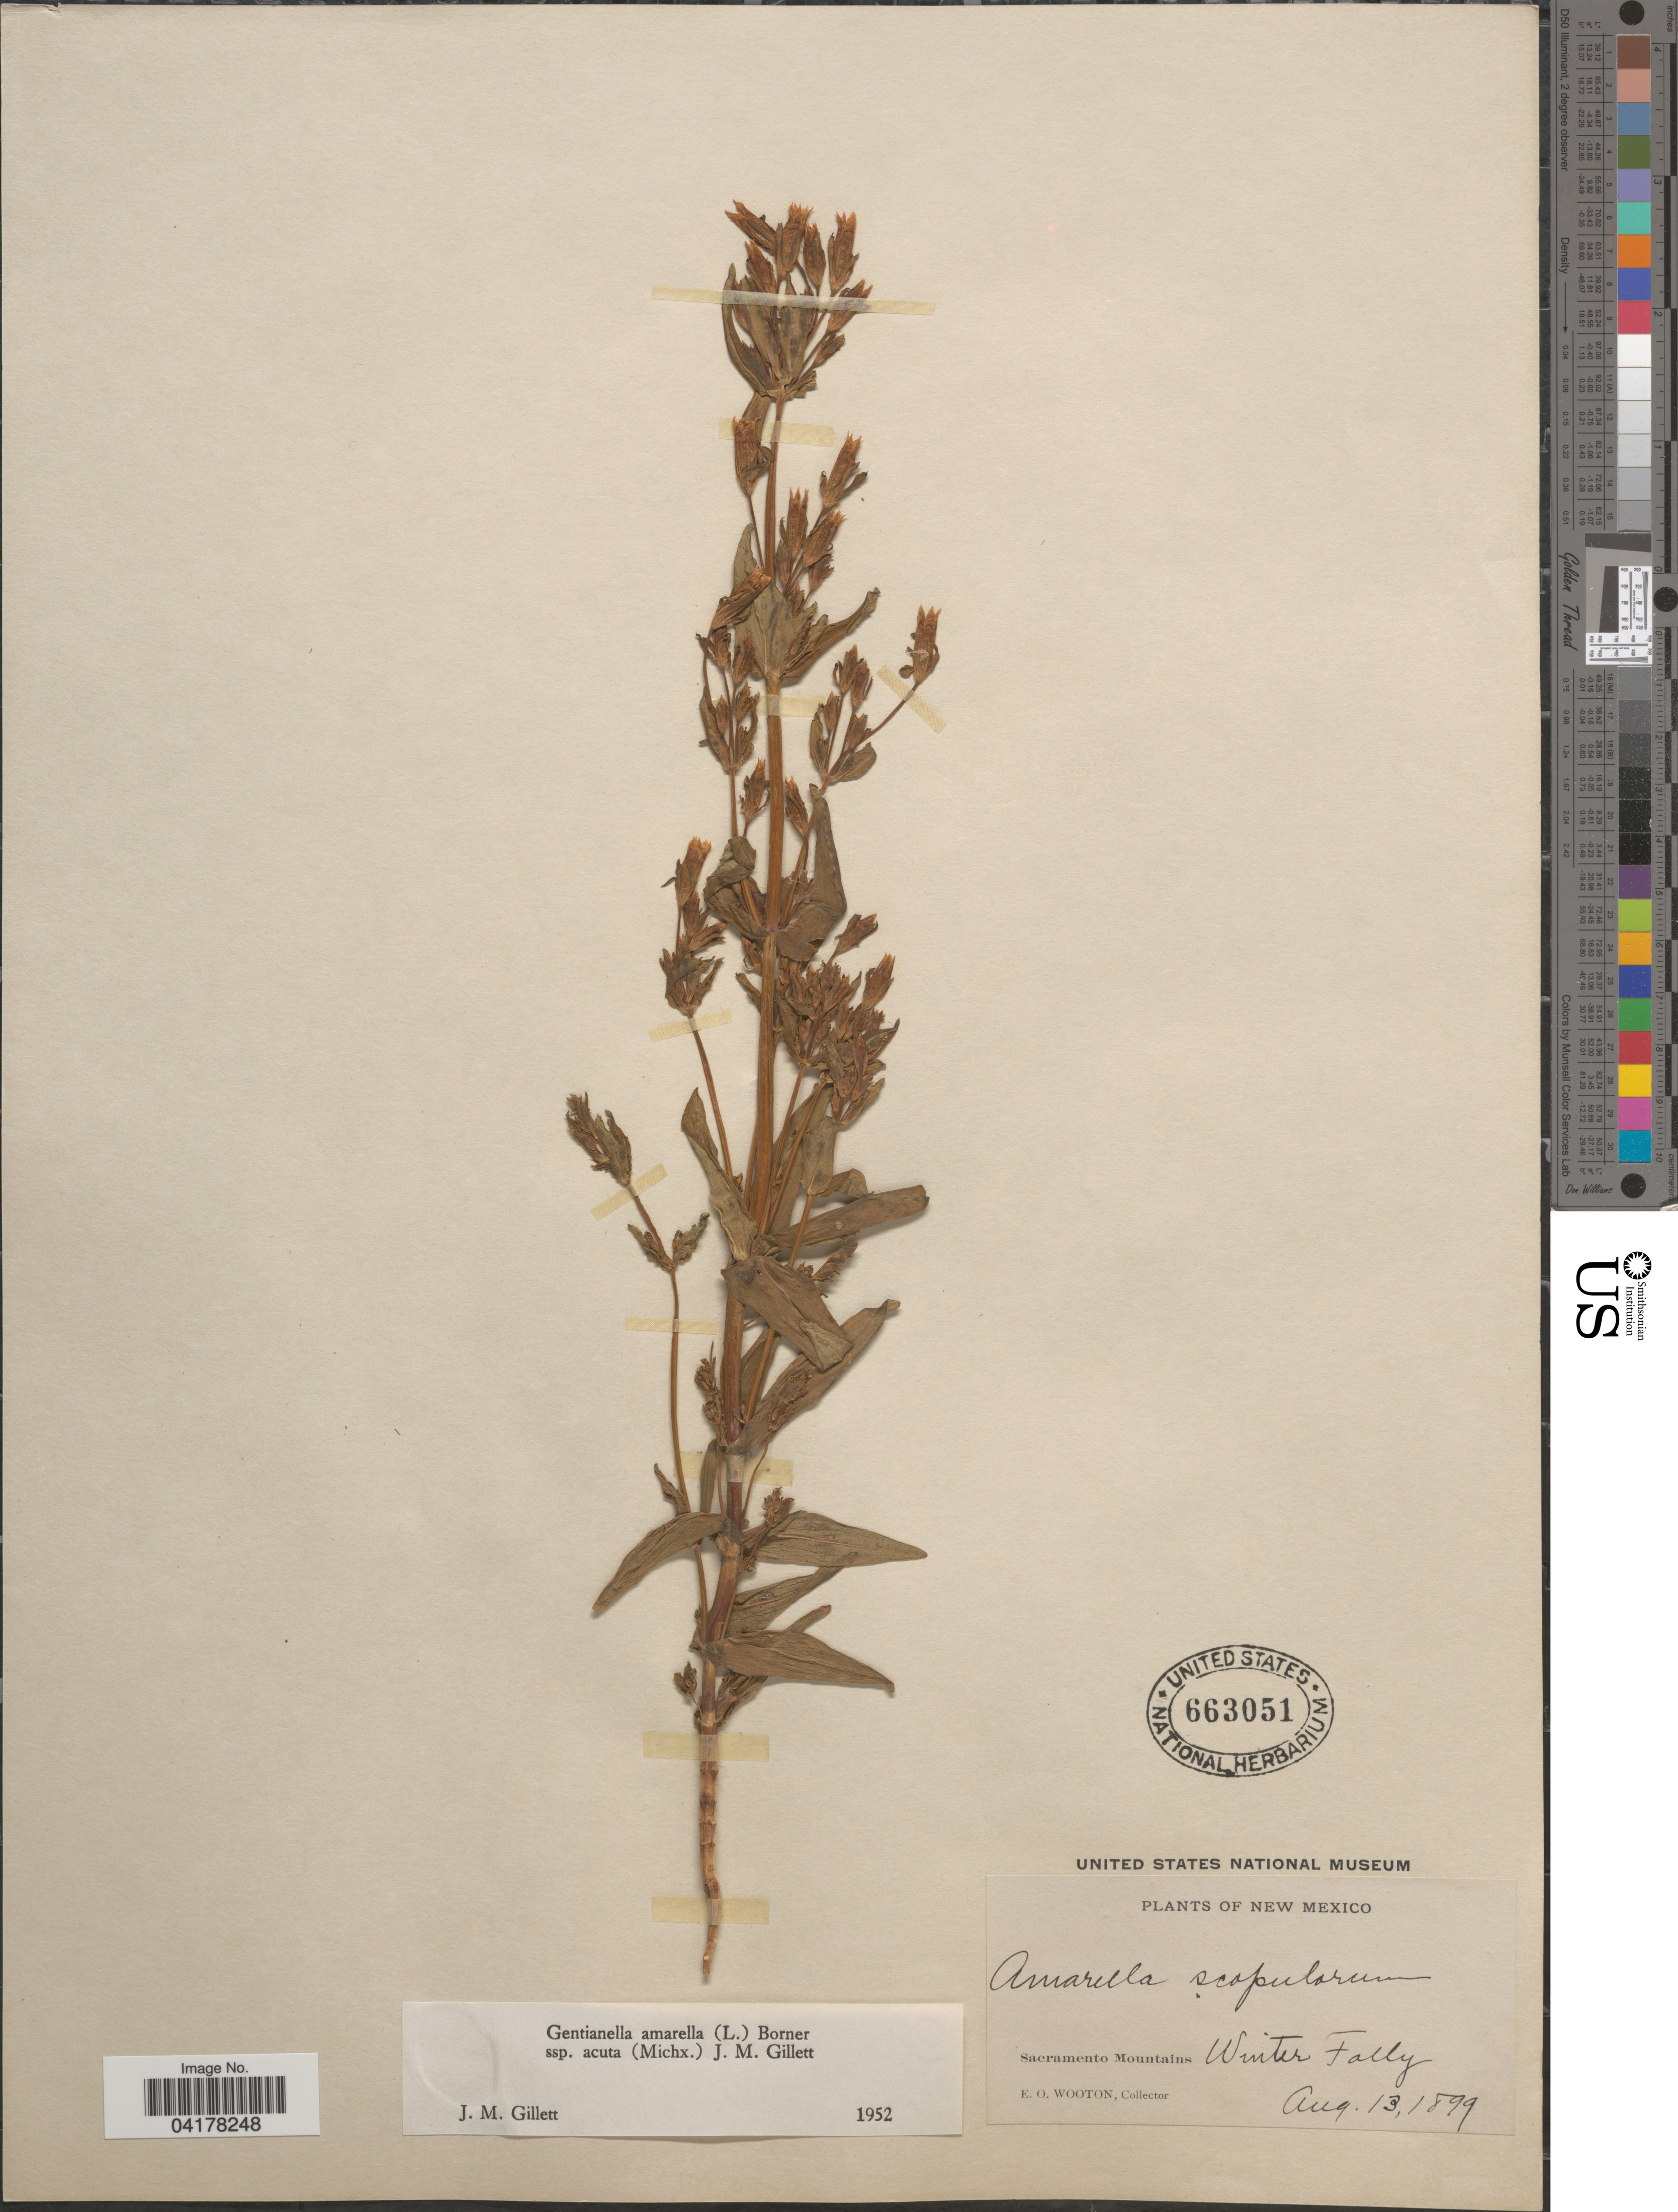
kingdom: Plantae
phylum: Tracheophyta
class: Magnoliopsida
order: Gentianales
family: Gentianaceae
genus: Gentianella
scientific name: Gentianella amarella subsp. acuta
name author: (Michx.) J.M. Gillett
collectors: E. O. Wooton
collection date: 1899-08-13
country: United States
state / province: New Mexico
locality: Sacramento Mountains. Winter Fally.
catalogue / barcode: US 663051